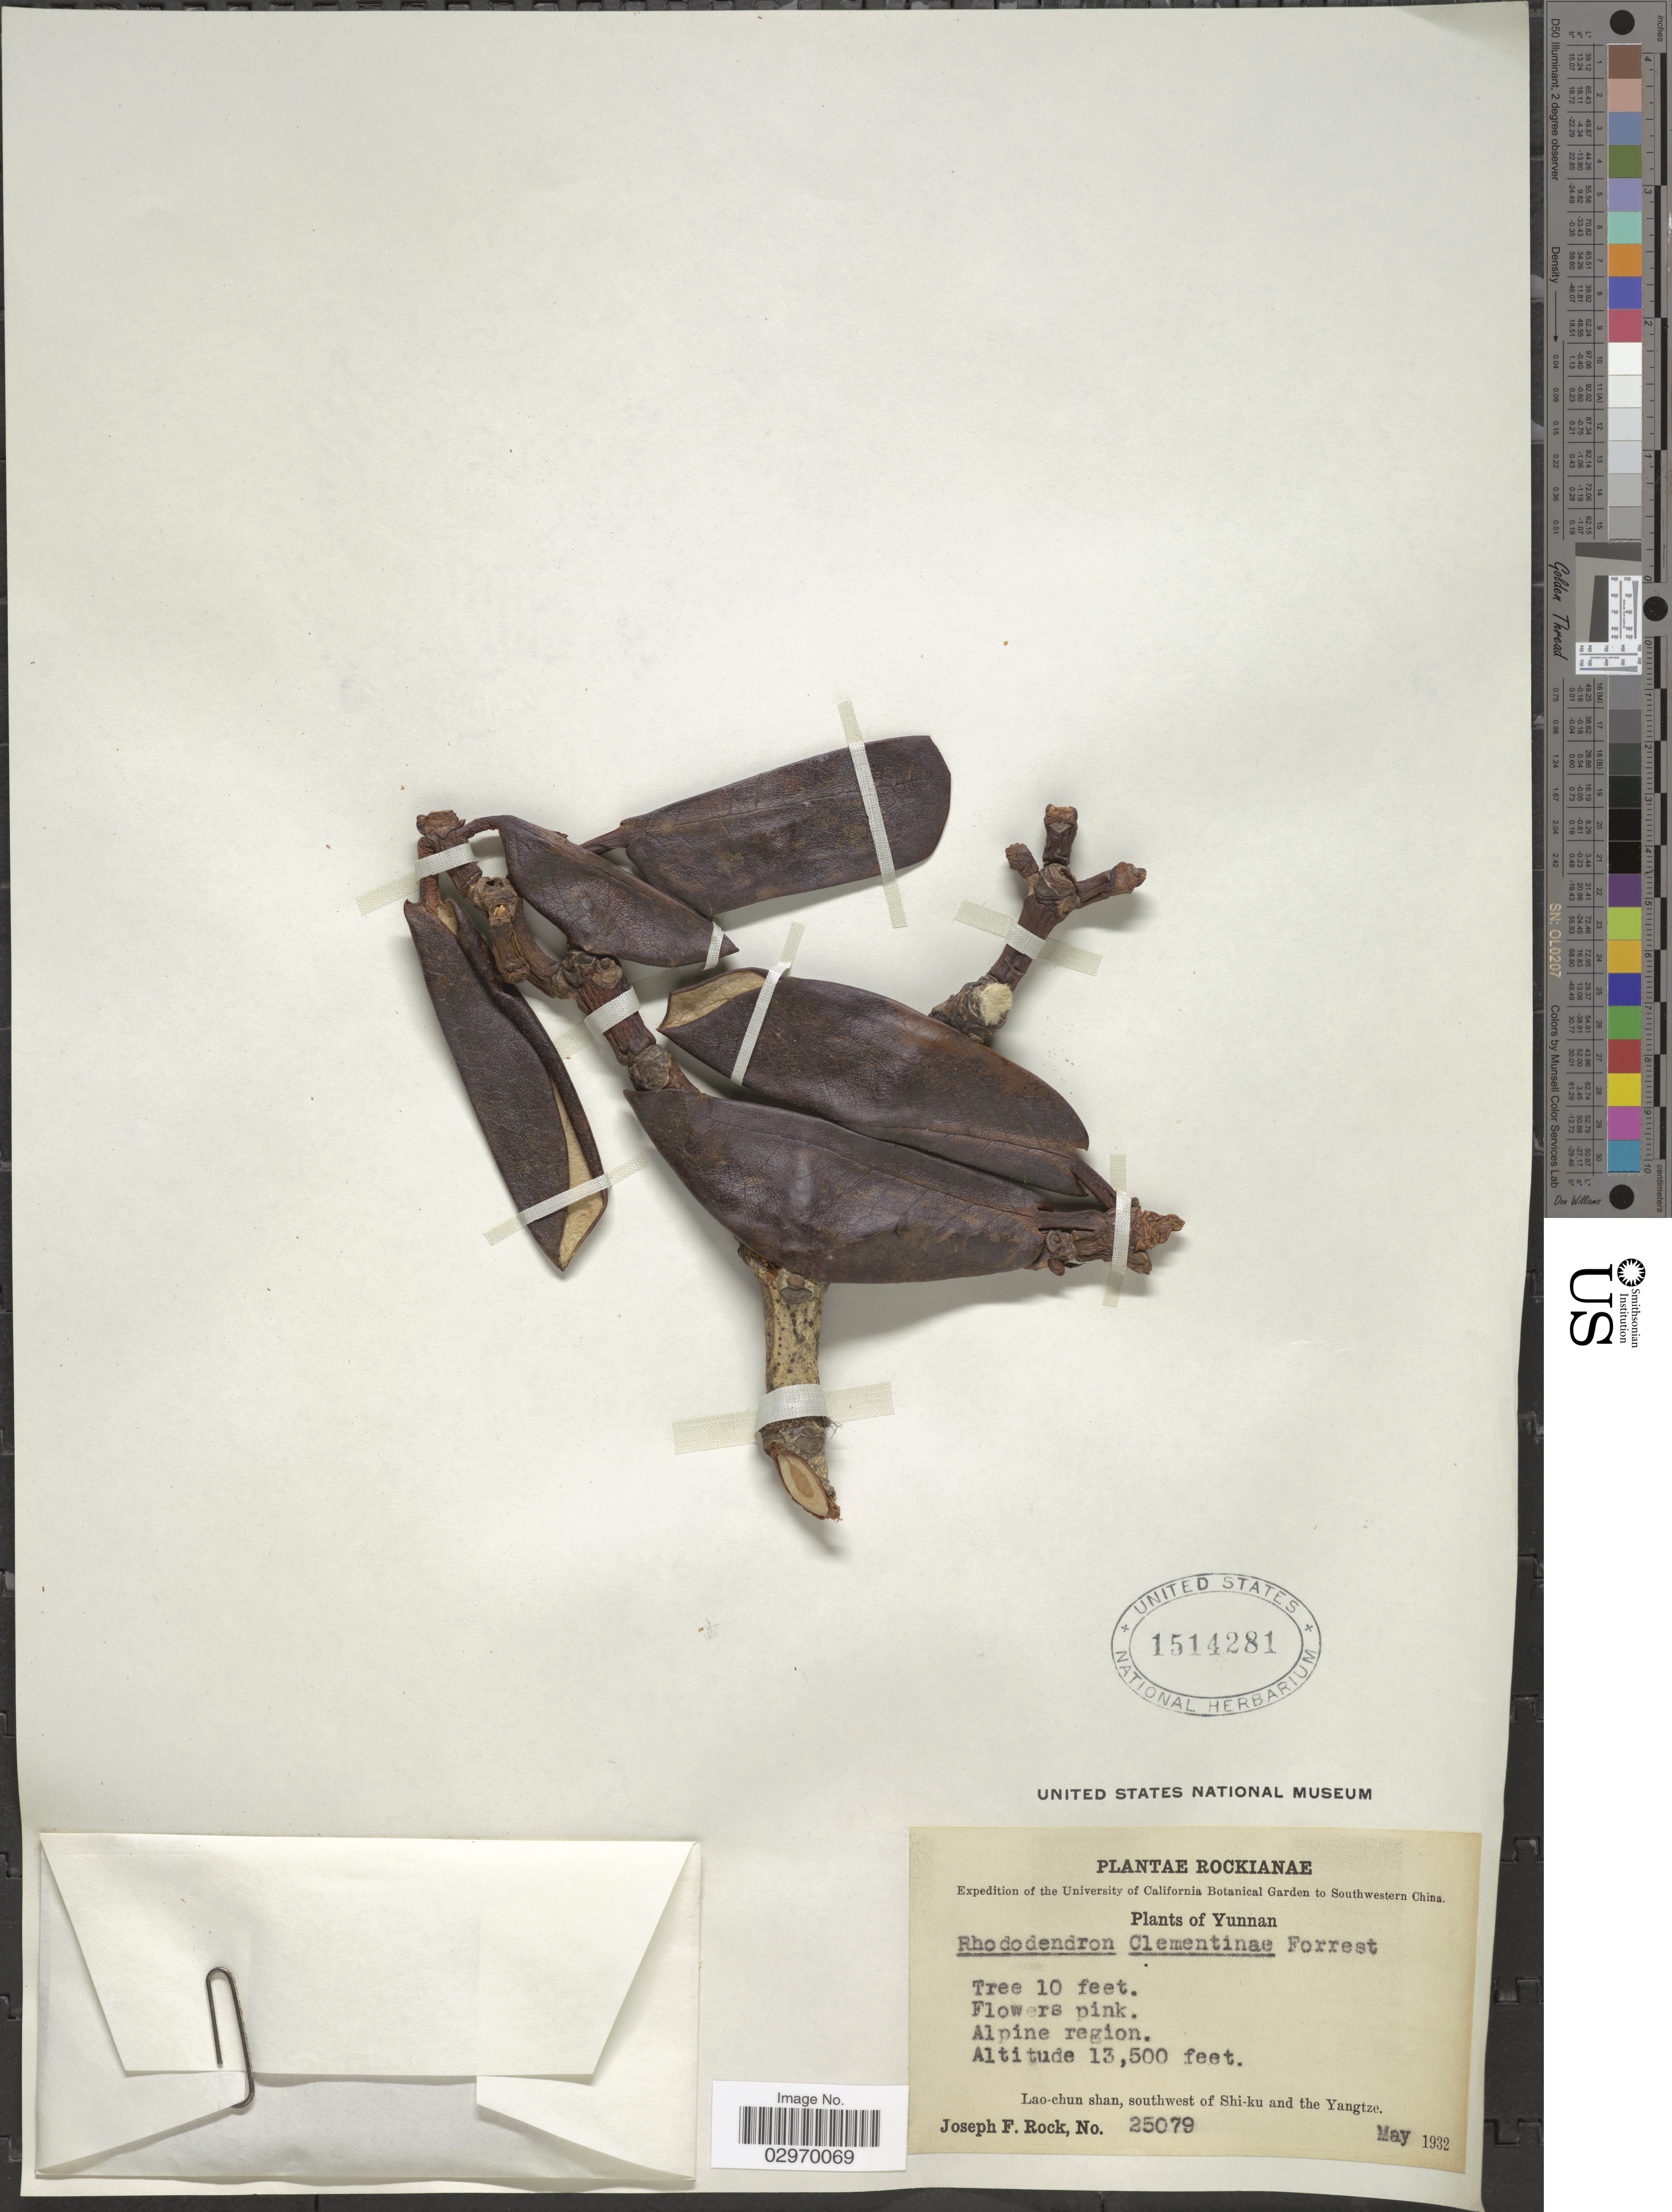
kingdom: Plantae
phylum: Tracheophyta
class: Magnoliopsida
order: Ericales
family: Ericaceae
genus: Rhododendron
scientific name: Rhododendron clementinae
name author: Forrest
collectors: J. F. Rock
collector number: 25079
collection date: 1932-05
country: China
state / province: Yunnan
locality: Southwestern China. Alpine region. La-chun shan, southwest of Shi-ku and the Yangtze.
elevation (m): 4115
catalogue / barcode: US 1514281